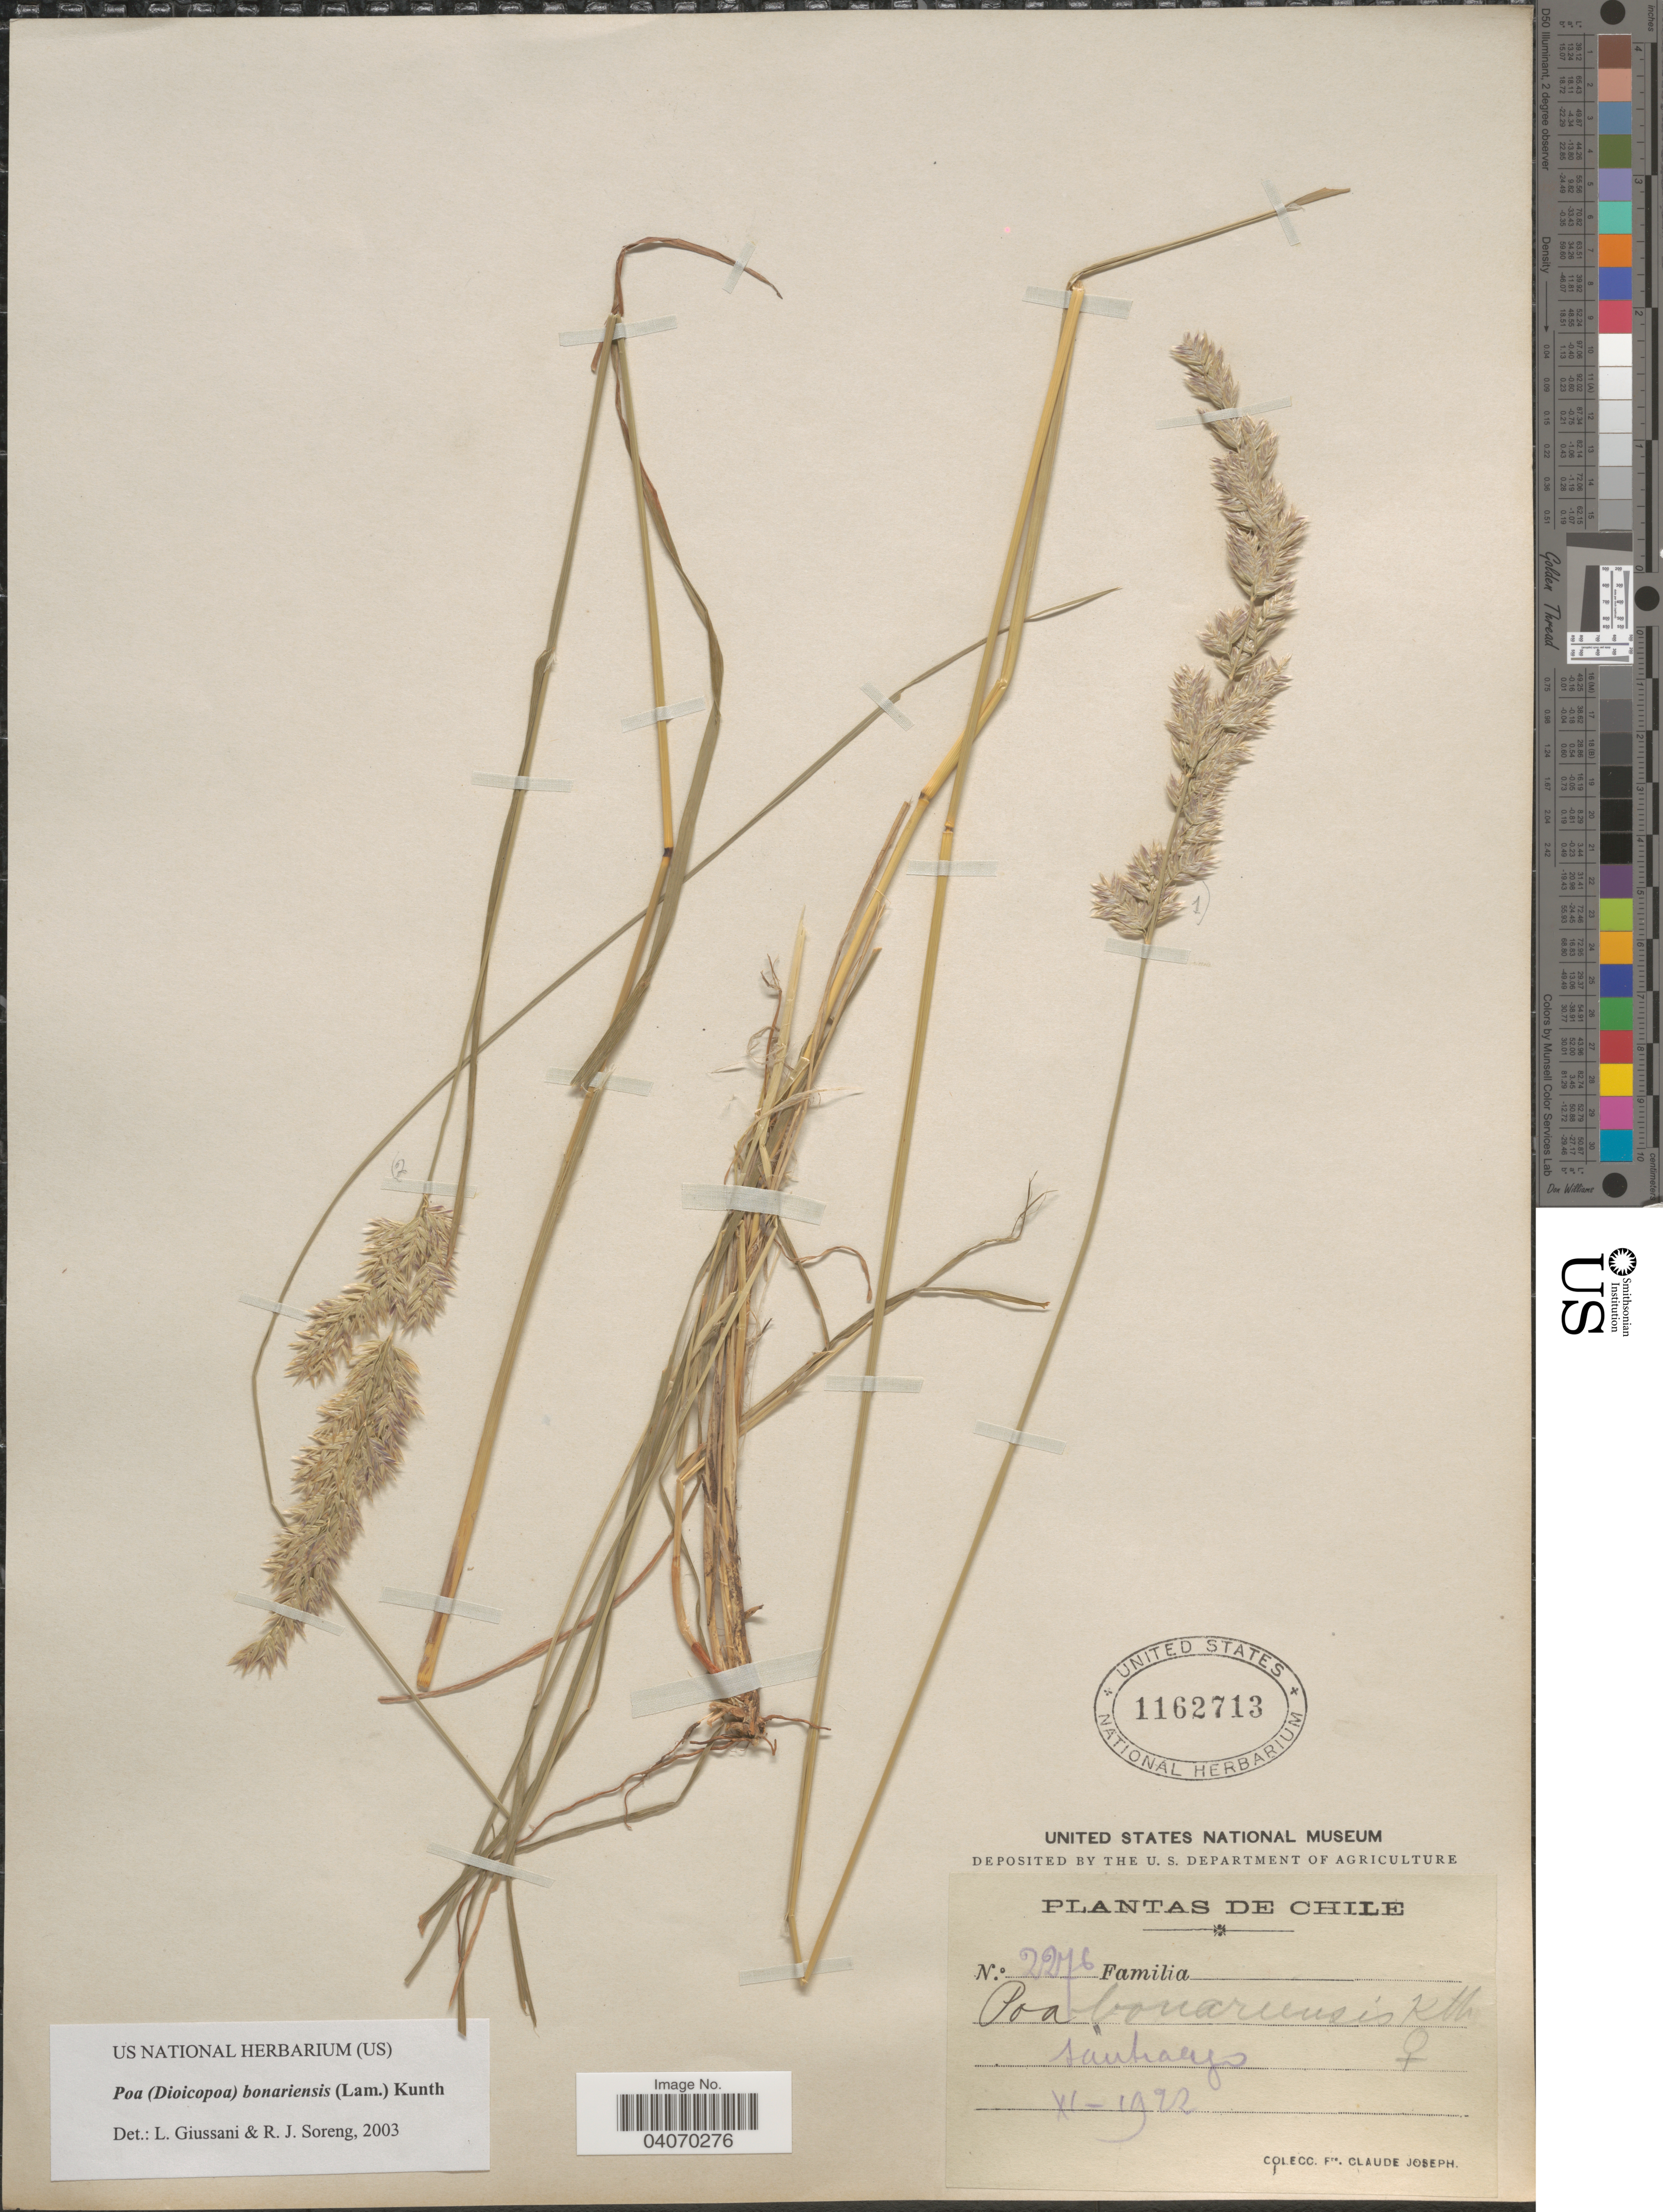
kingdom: Plantae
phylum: Tracheophyta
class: Liliopsida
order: Poales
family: Poaceae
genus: Poa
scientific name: Poa bonariensis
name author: (Lam.) Kunth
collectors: Bro. Claude-Joseph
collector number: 2276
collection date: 1922-11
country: Chile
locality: Santiago.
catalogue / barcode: US 1162713